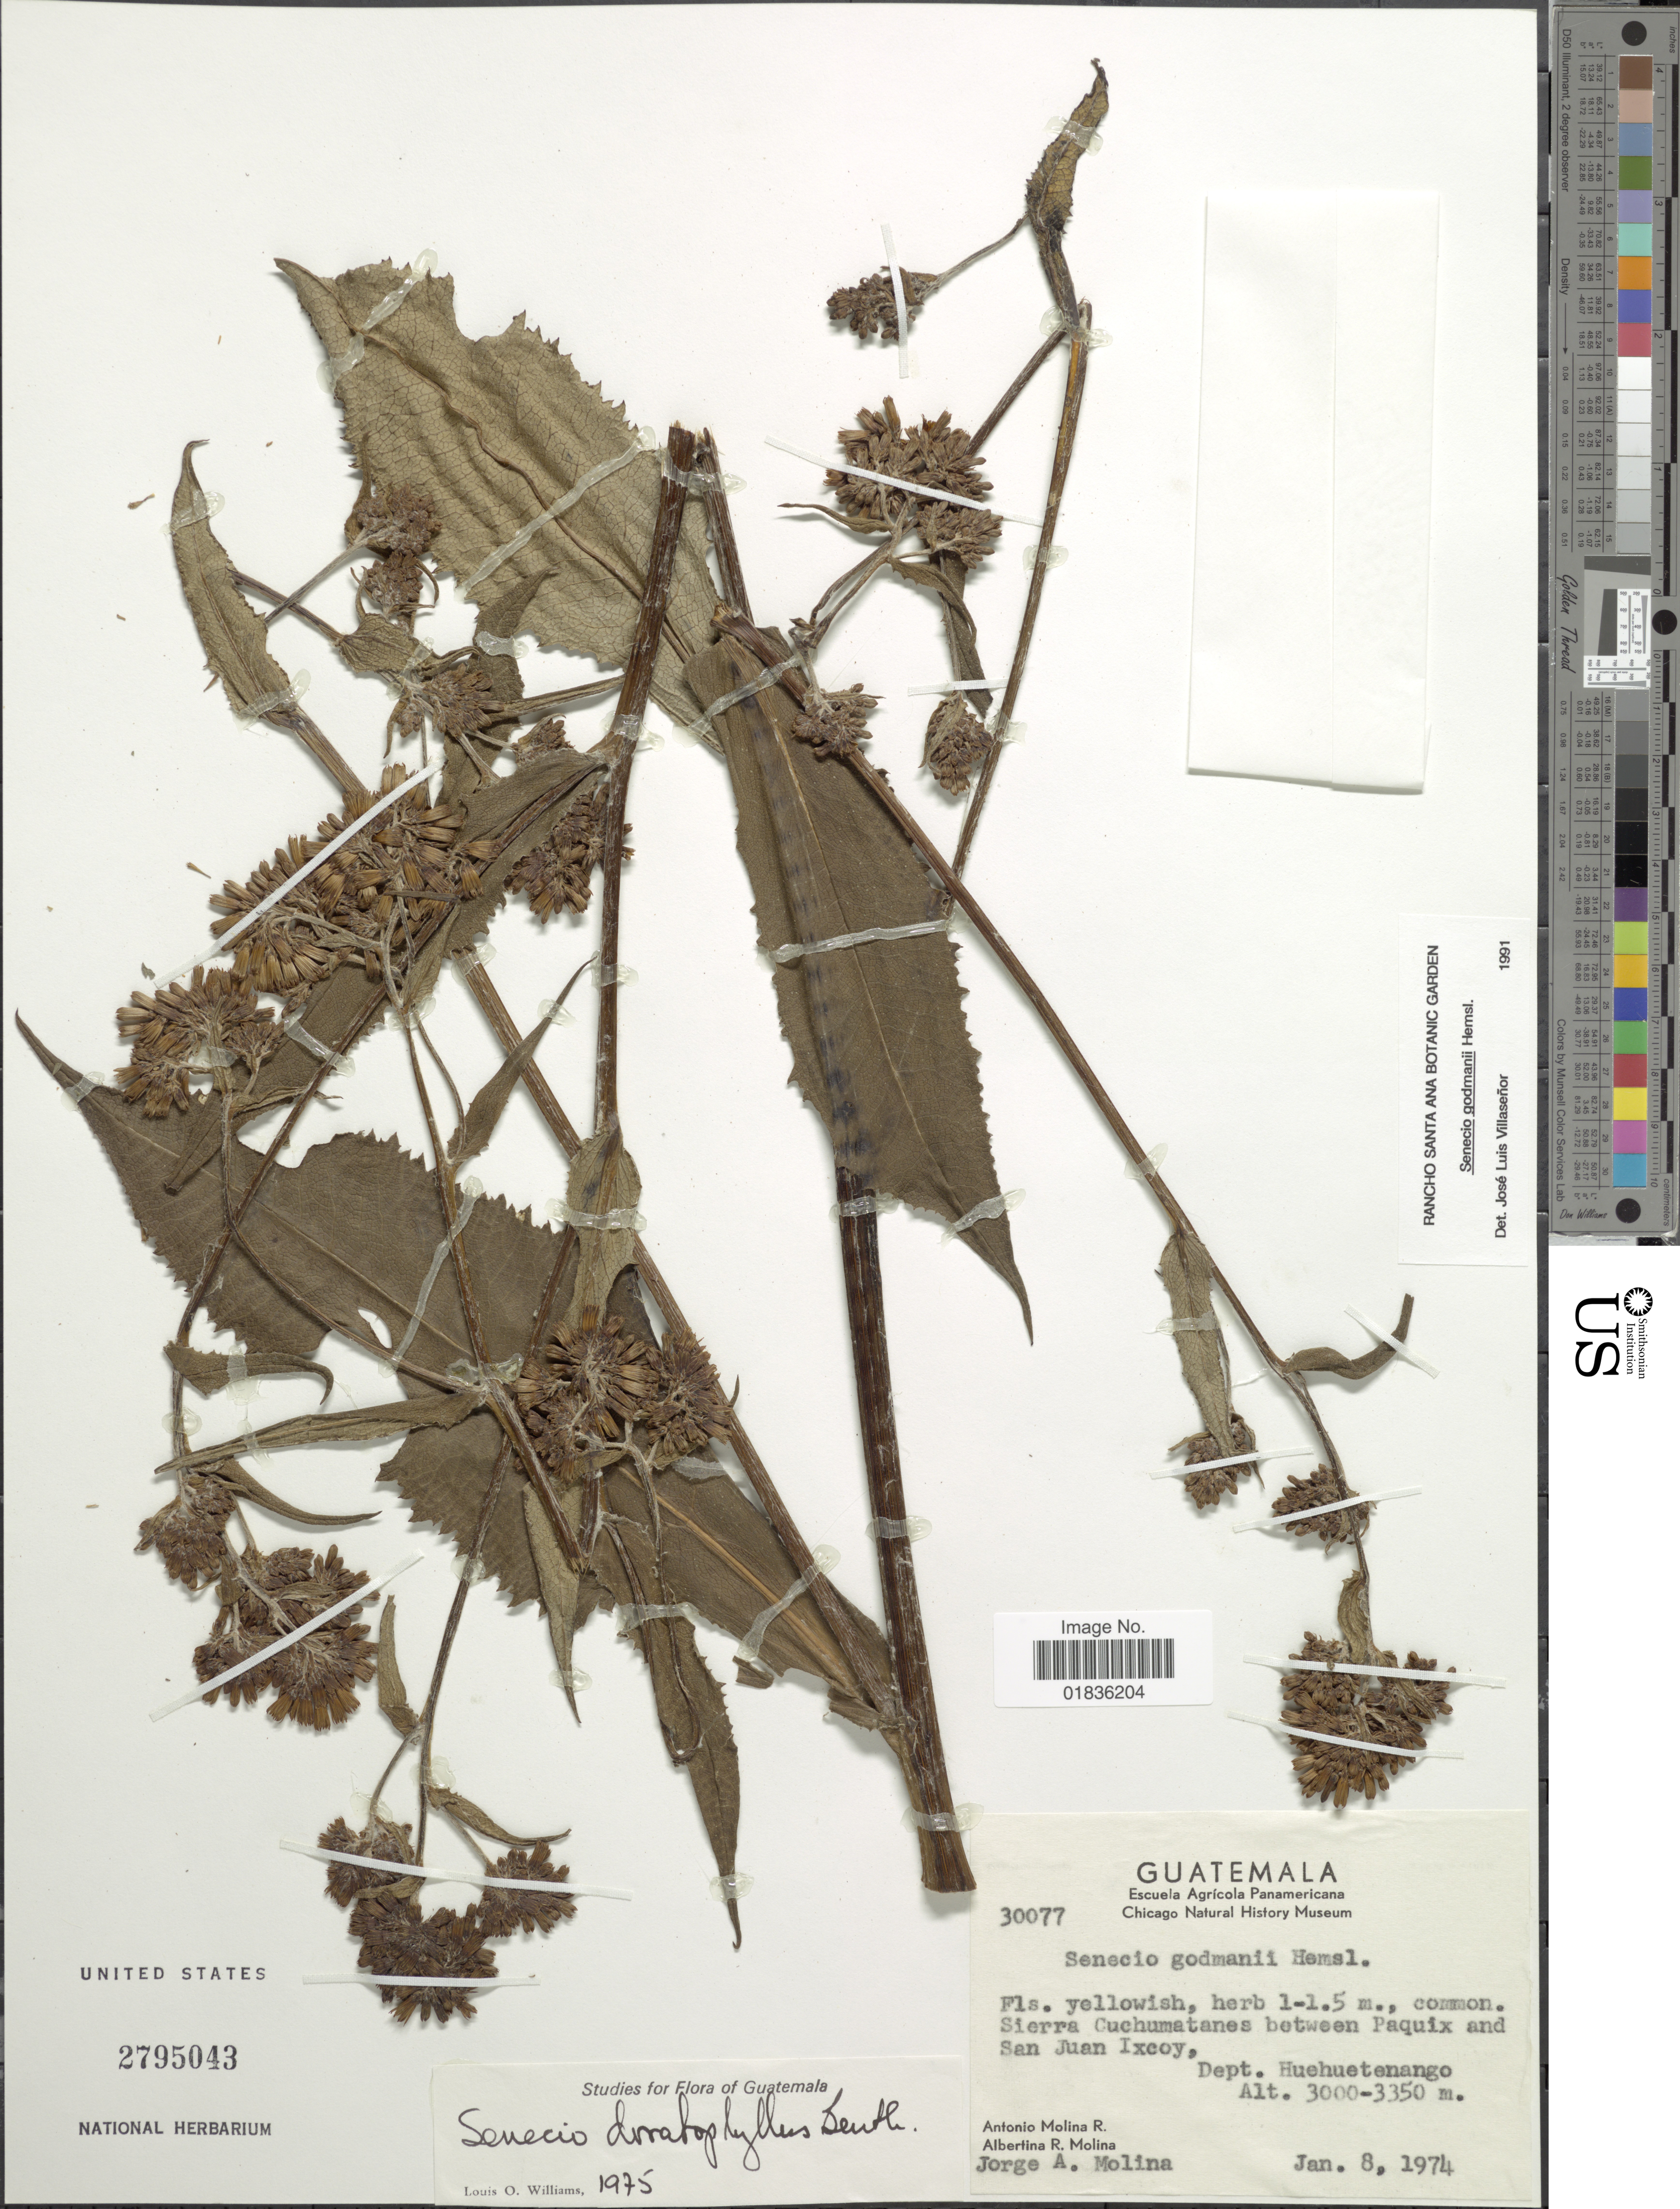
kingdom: Plantae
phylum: Tracheophyta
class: Magnoliopsida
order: Asterales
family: Asteraceae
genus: Senecio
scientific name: Senecio doratophyllus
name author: Benth.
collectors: A. Molina R., A. R. Molina & J. A. Molina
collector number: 30077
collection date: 1974-01-08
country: Guatemala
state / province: Huehuetenango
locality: Sierra Cuchumatanes between Paquix and San Juan Ixcoy.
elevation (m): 3000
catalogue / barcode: US 2795043